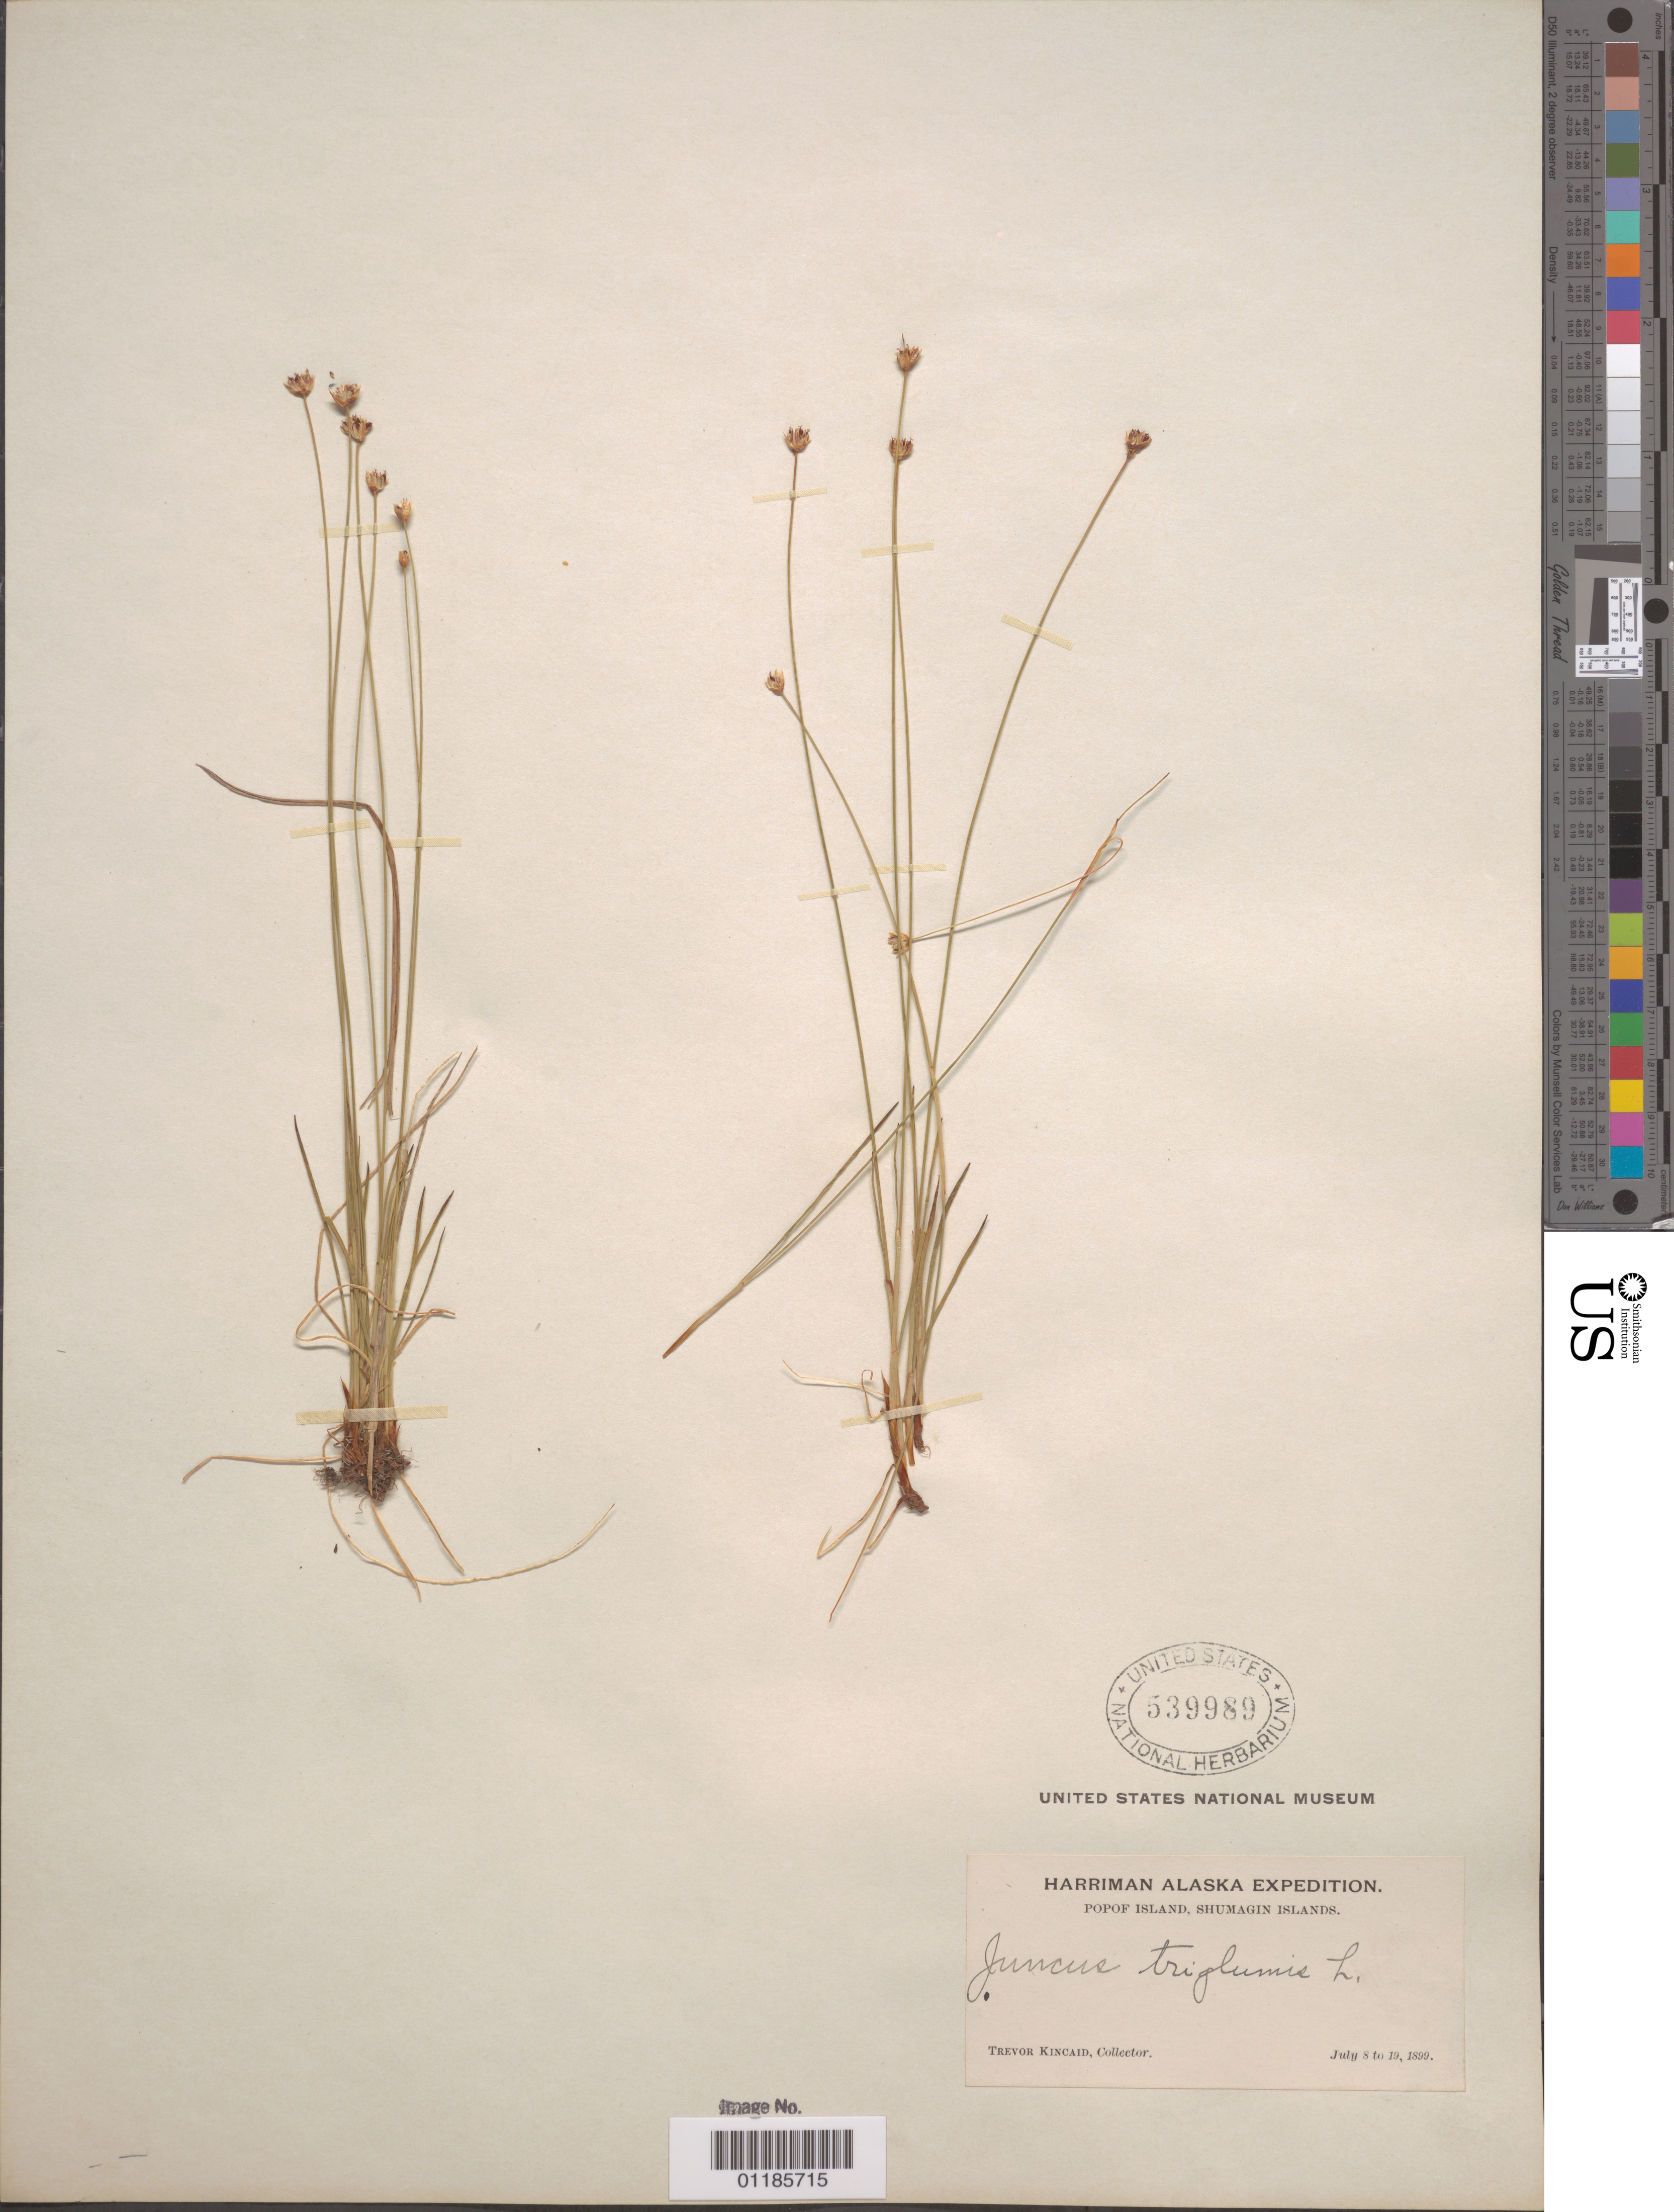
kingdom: Plantae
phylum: Tracheophyta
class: Liliopsida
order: Poales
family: Juncaceae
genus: Juncus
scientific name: Juncus triglumis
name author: L.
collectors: T. C. Kincaid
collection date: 1899-07-08/1899-07-19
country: United States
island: Popof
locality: Popof Island, Shumagin Islands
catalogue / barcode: US 539989